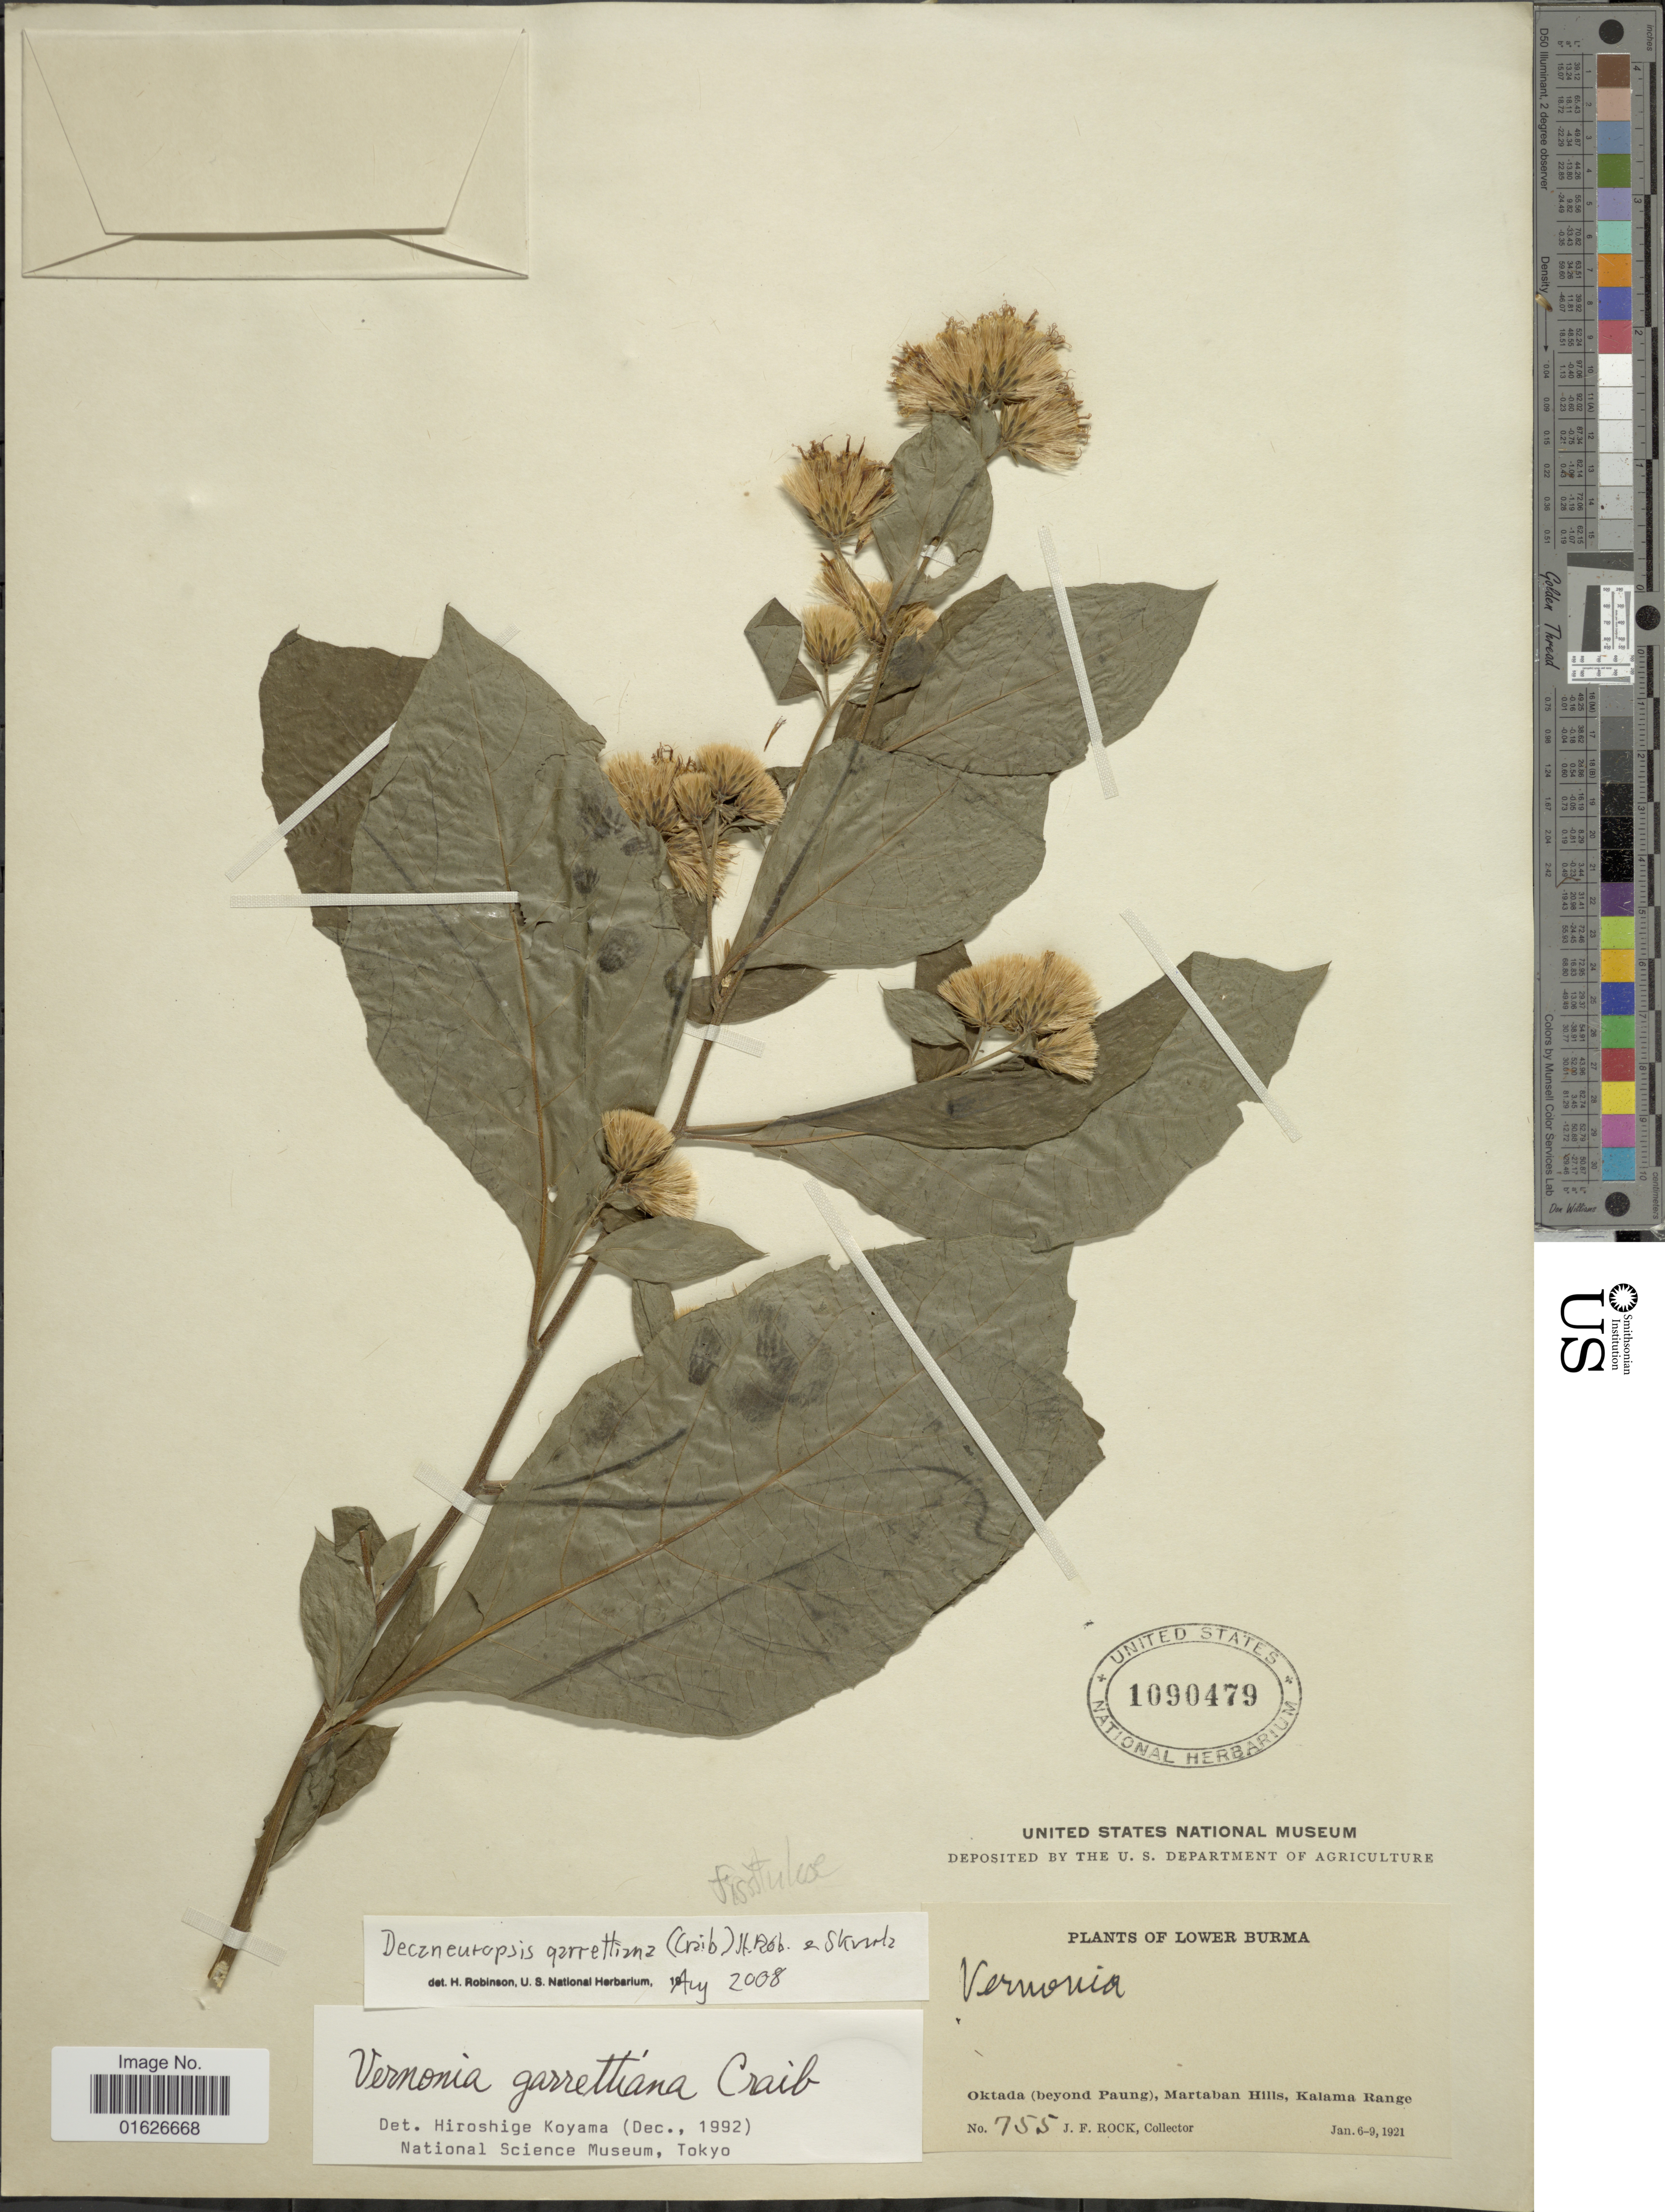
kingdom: Plantae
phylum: Tracheophyta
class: Magnoliopsida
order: Asterales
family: Asteraceae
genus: Decaneuropsis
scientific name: Decaneuropsis garrettiana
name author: (Craib) H. Rob. & Skvarla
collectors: K. R. Wood & S. Perlam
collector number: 1542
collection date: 1991-12-30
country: United States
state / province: Hawaii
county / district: Kauai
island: Kaua'i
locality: Hanalei District; Wai'oli; Back of Valley.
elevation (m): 300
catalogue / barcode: US 3247244